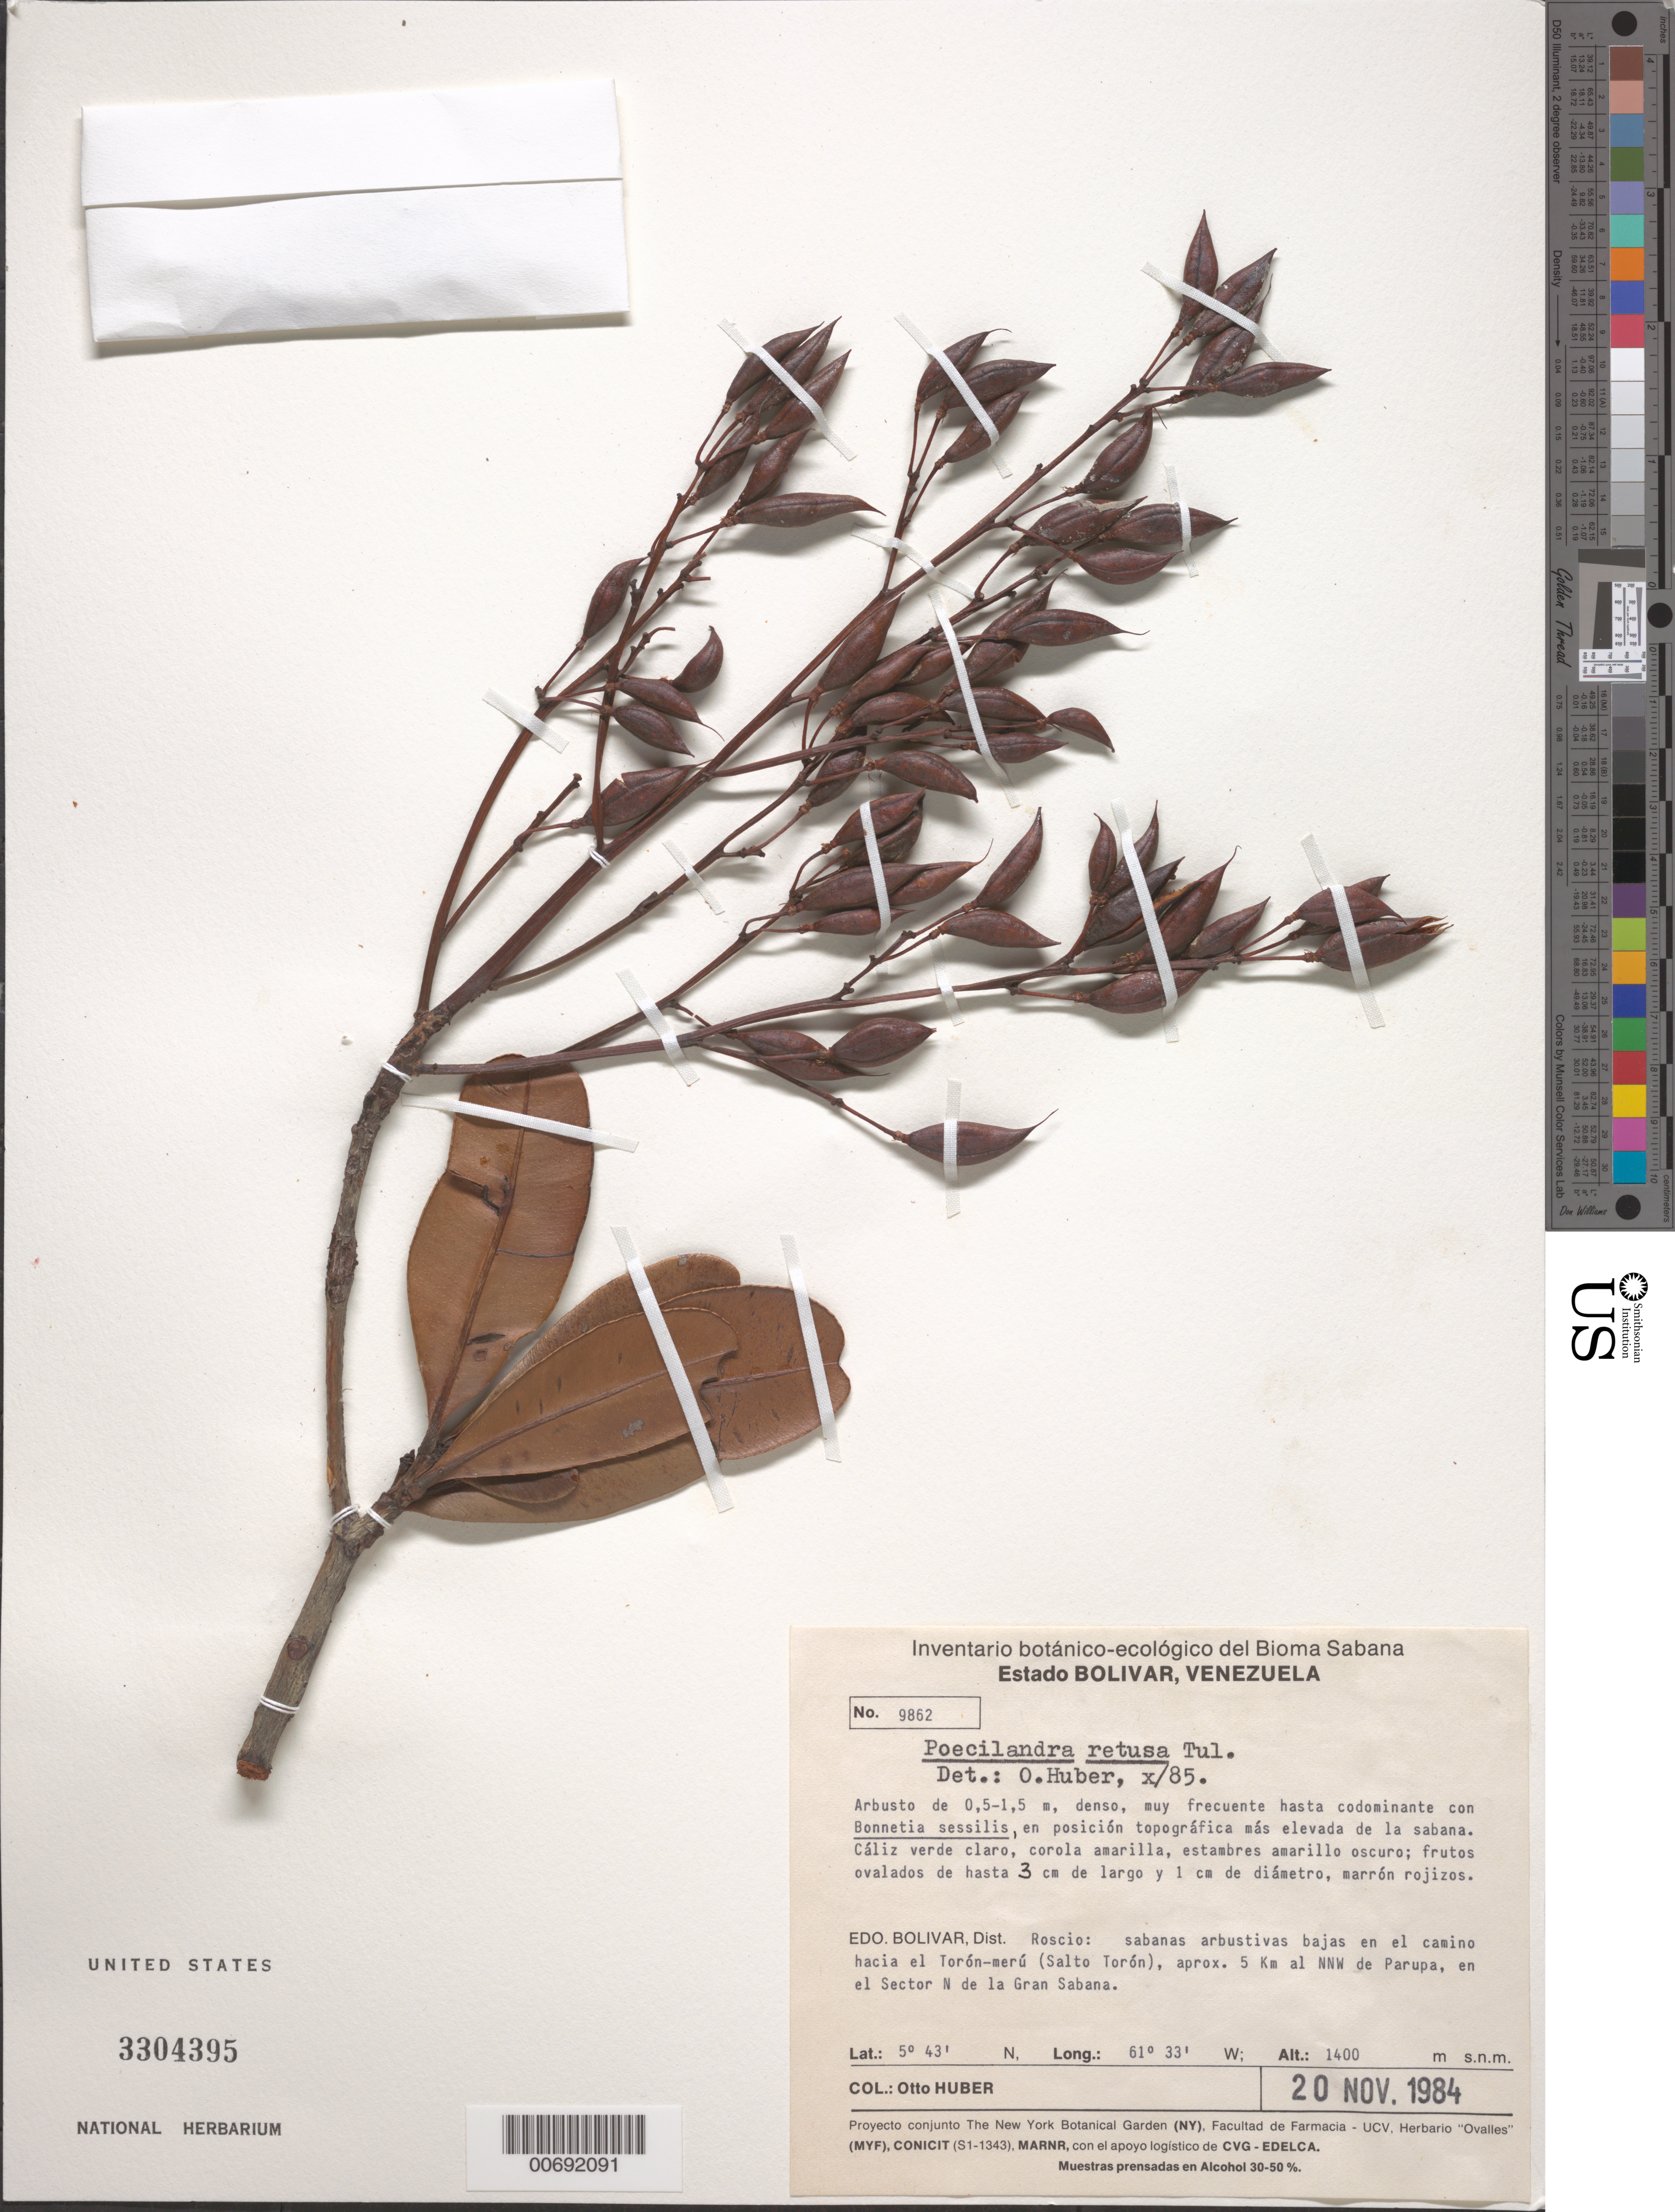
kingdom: Plantae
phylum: Tracheophyta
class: Magnoliopsida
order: Malpighiales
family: Ochnaceae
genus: Poecilandra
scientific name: Poecilandra retusa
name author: Tul.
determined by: Huber, Otto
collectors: O. Huber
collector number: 9862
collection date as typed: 20-Nov-84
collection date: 1984-11-20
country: Venezuela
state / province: Bolívar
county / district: Roscio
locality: Toron-meru (Salto Toron), 5 km NNW Parupa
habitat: En posicion topografica mas elevada de la sabana; hasta codominante con Bonnetia sessilis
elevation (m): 1400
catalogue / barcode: US 3304395